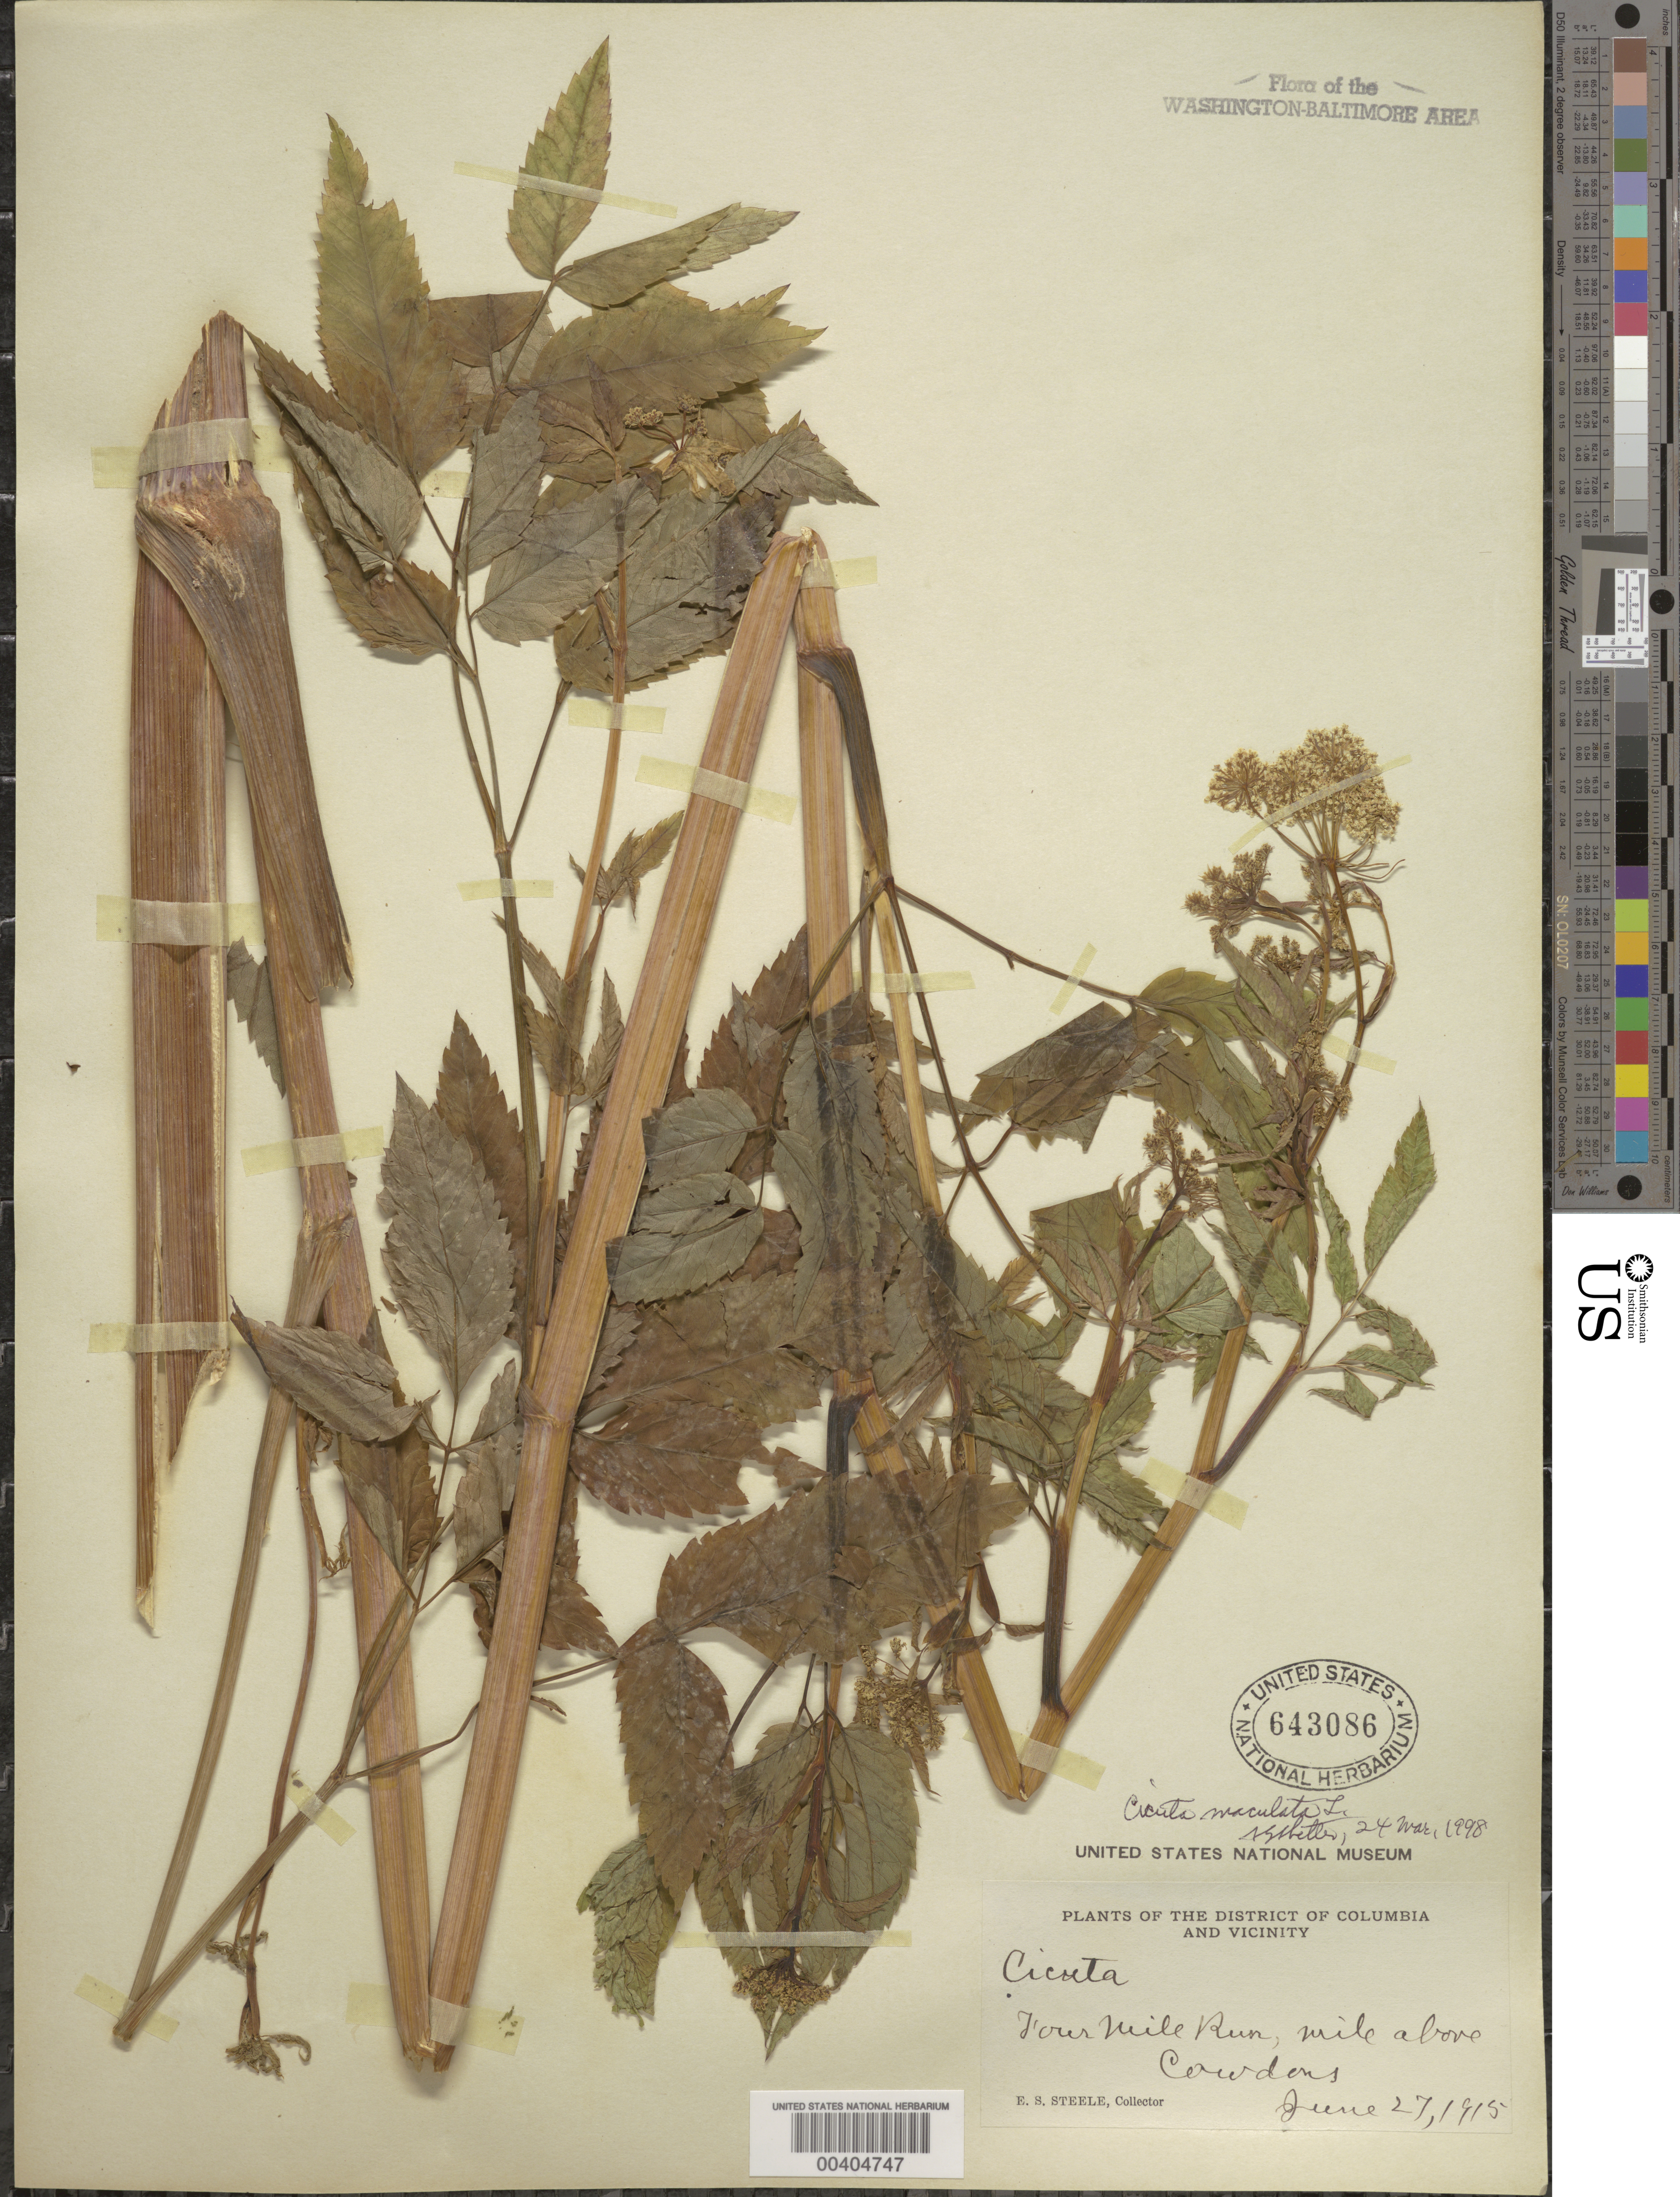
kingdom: Plantae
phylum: Tracheophyta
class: Magnoliopsida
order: Apiales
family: Apiaceae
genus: Cicuta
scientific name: Cicuta maculata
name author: L.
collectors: E. Steele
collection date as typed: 27 Jun 1915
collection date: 1915-06-27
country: United States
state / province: Virginia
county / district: Arlington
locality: Four Mile Run above Cowdens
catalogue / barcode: US 643086